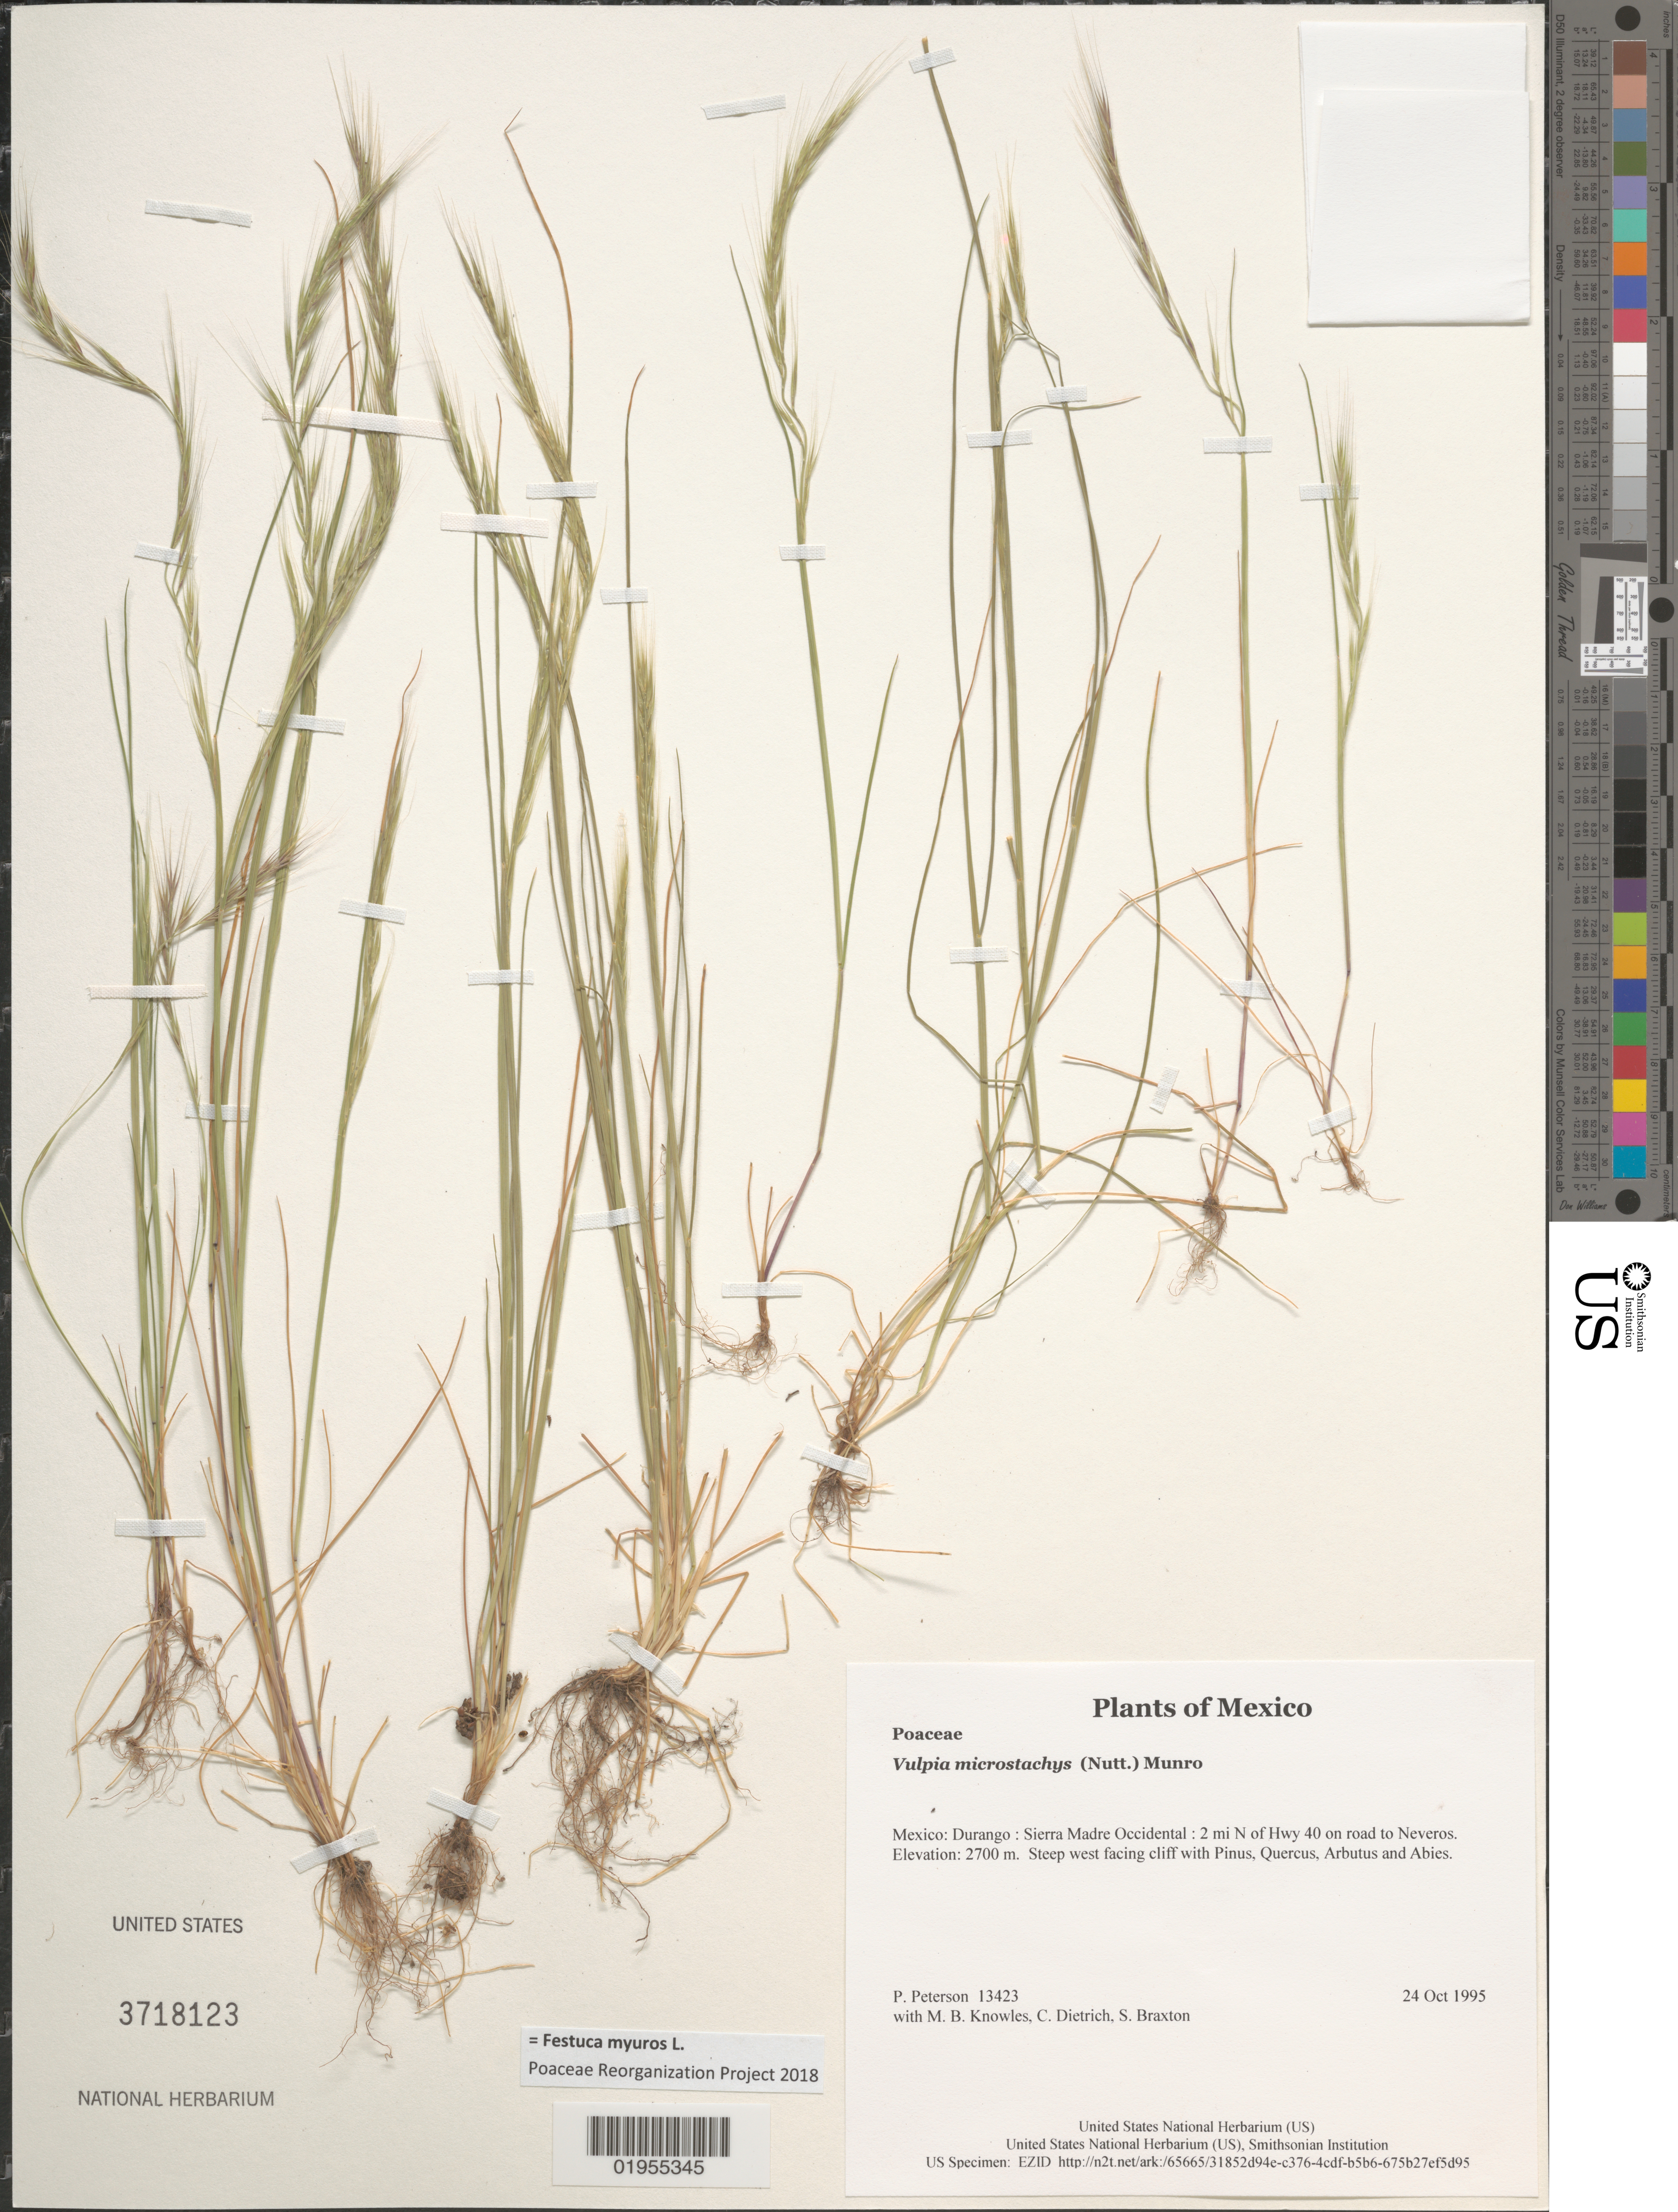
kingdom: Plantae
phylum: Tracheophyta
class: Liliopsida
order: Poales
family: Poaceae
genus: Festuca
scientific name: Festuca myuros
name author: L.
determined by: Poaceae Reorganization Project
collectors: P. M. Peterson, M. B. Knowles, C. Dietrich & S. Braxton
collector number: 13423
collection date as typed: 24 Oct 1995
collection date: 1995-10-24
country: Mexico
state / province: Durango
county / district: Sierra Madre Occidental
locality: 2 mi N of Hwy 40 on road to Neveros.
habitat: Steep west facing cliff with Pinus, Quercus, Arbutus and Abies.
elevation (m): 2700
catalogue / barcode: US 3718123